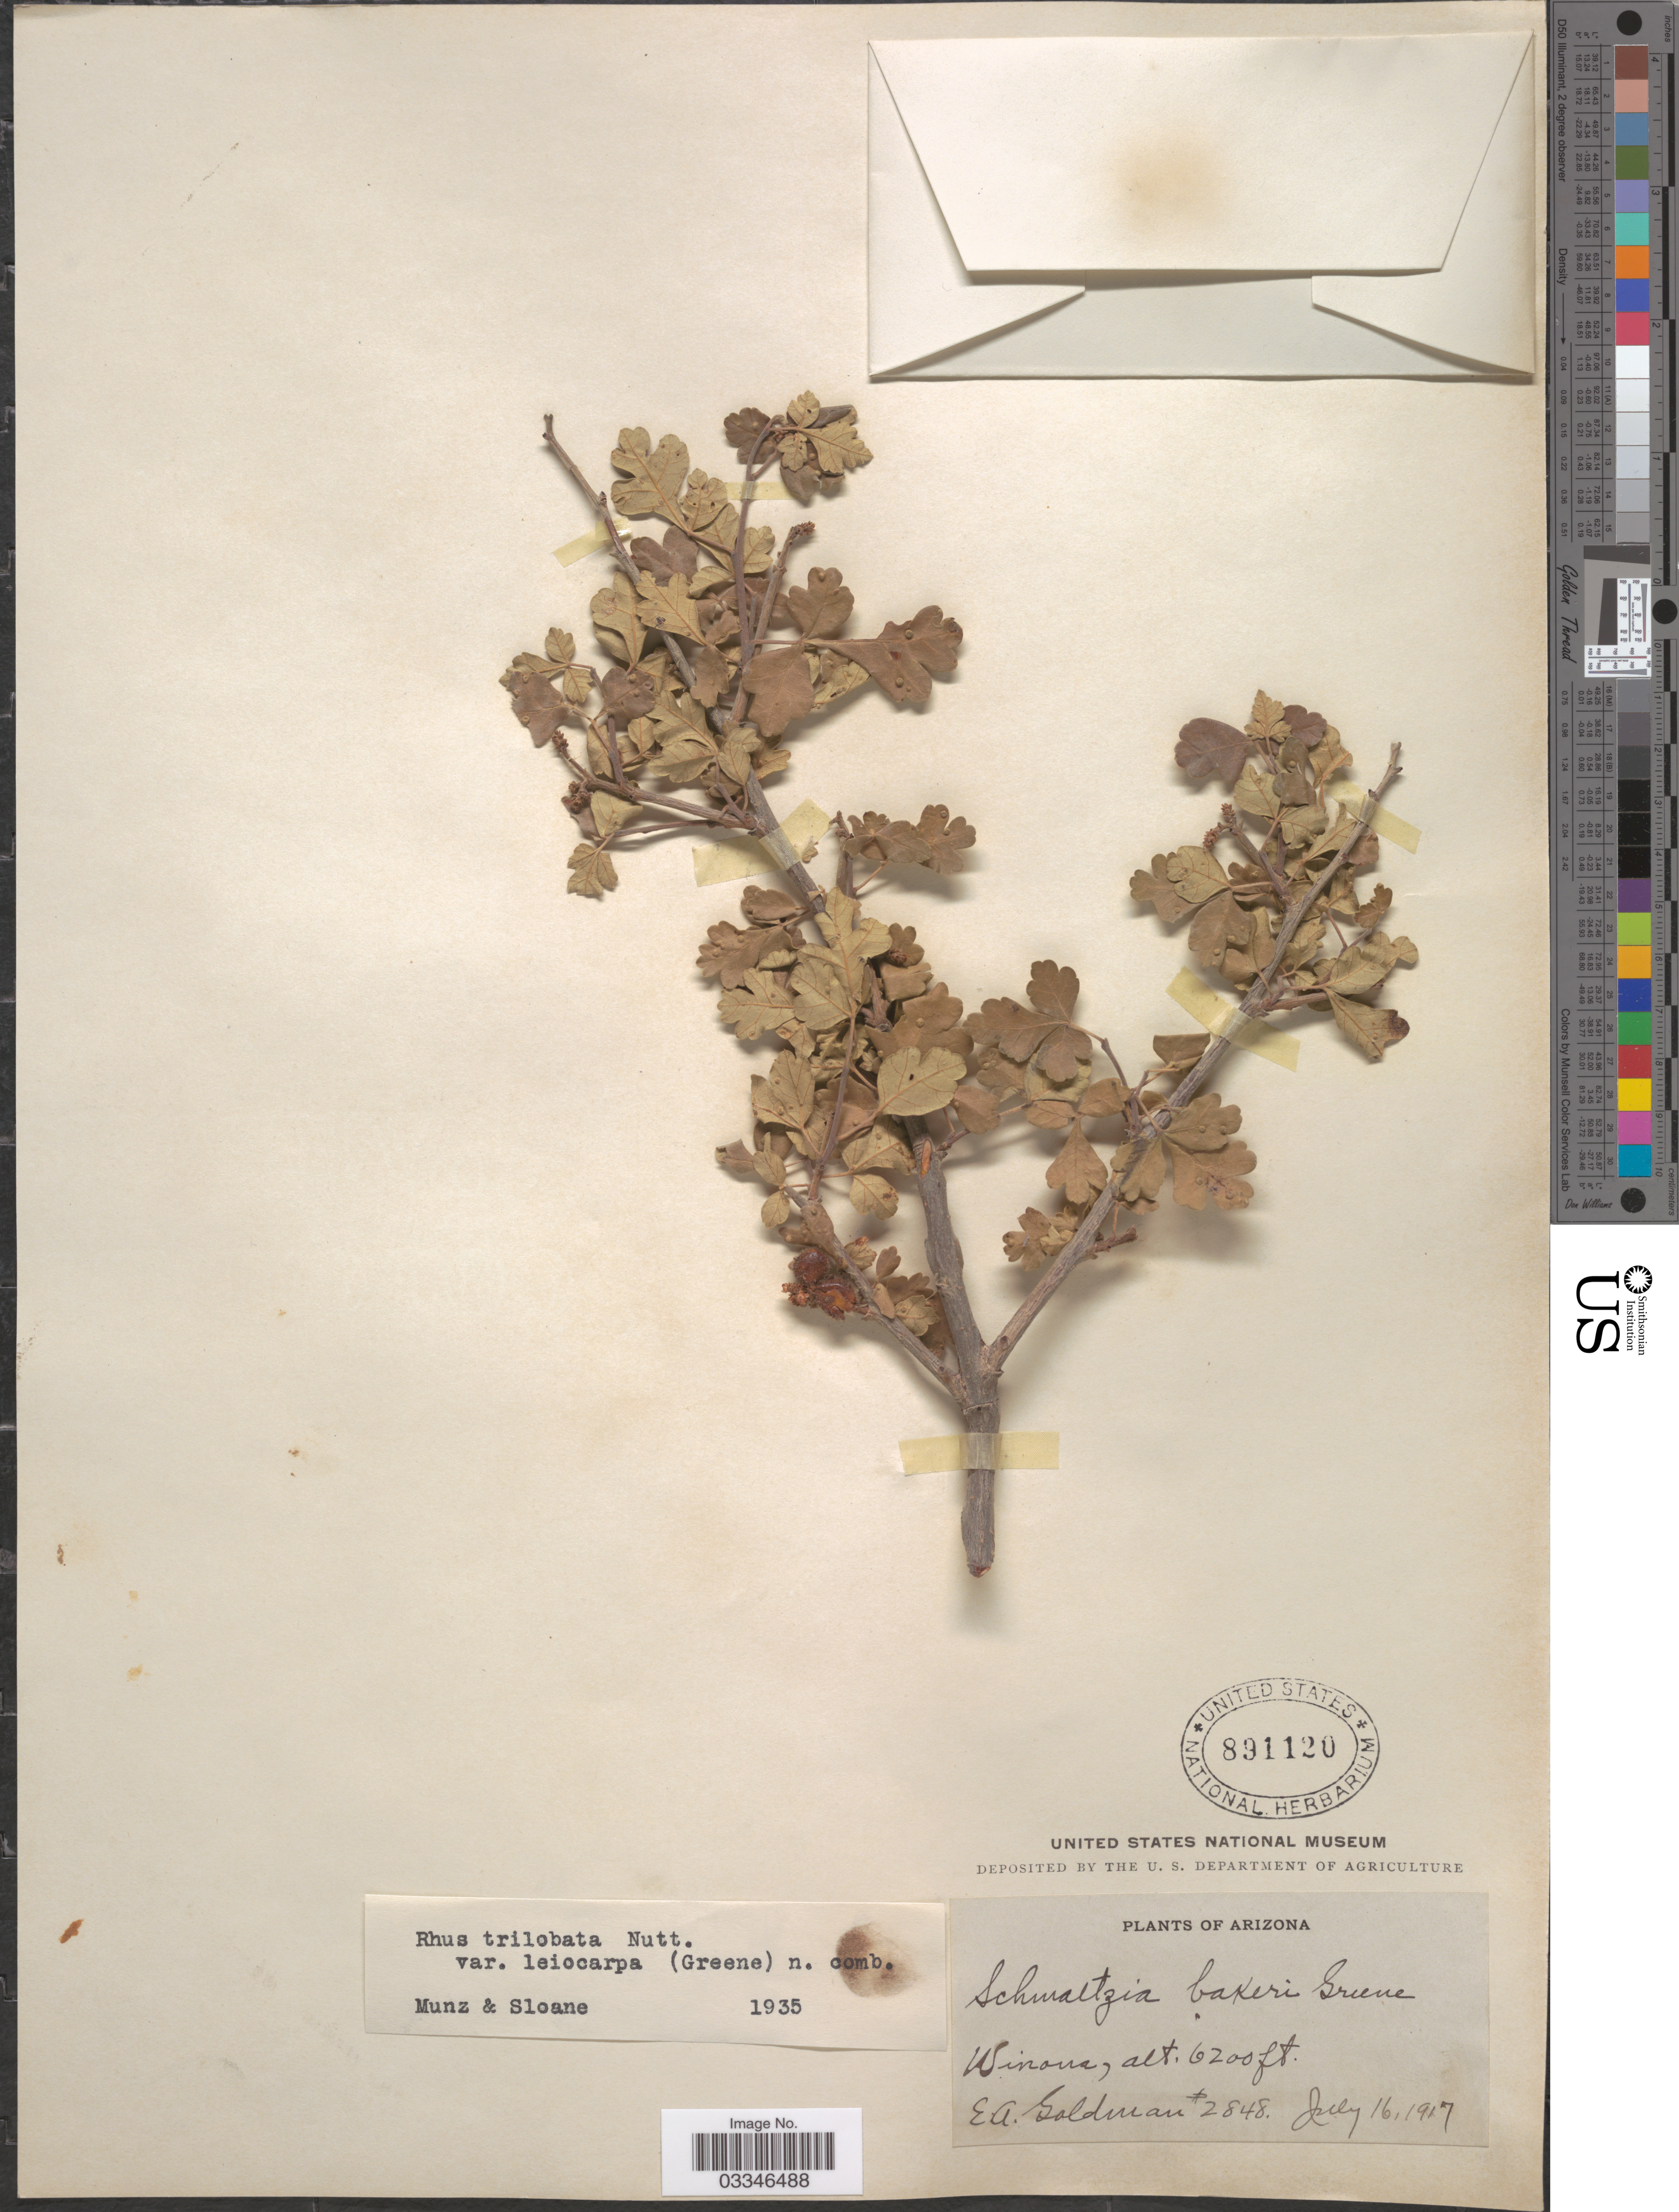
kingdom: Plantae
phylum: Tracheophyta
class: Magnoliopsida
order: Sapindales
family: Anacardiaceae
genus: Rhus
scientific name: Rhus trilobata var. leiocarpa (Greene) Munz & Sloane ined.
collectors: E. A. Goldman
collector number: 2848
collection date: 1917-07-16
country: United States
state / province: Arizona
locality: Winona.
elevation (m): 1890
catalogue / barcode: US 891120